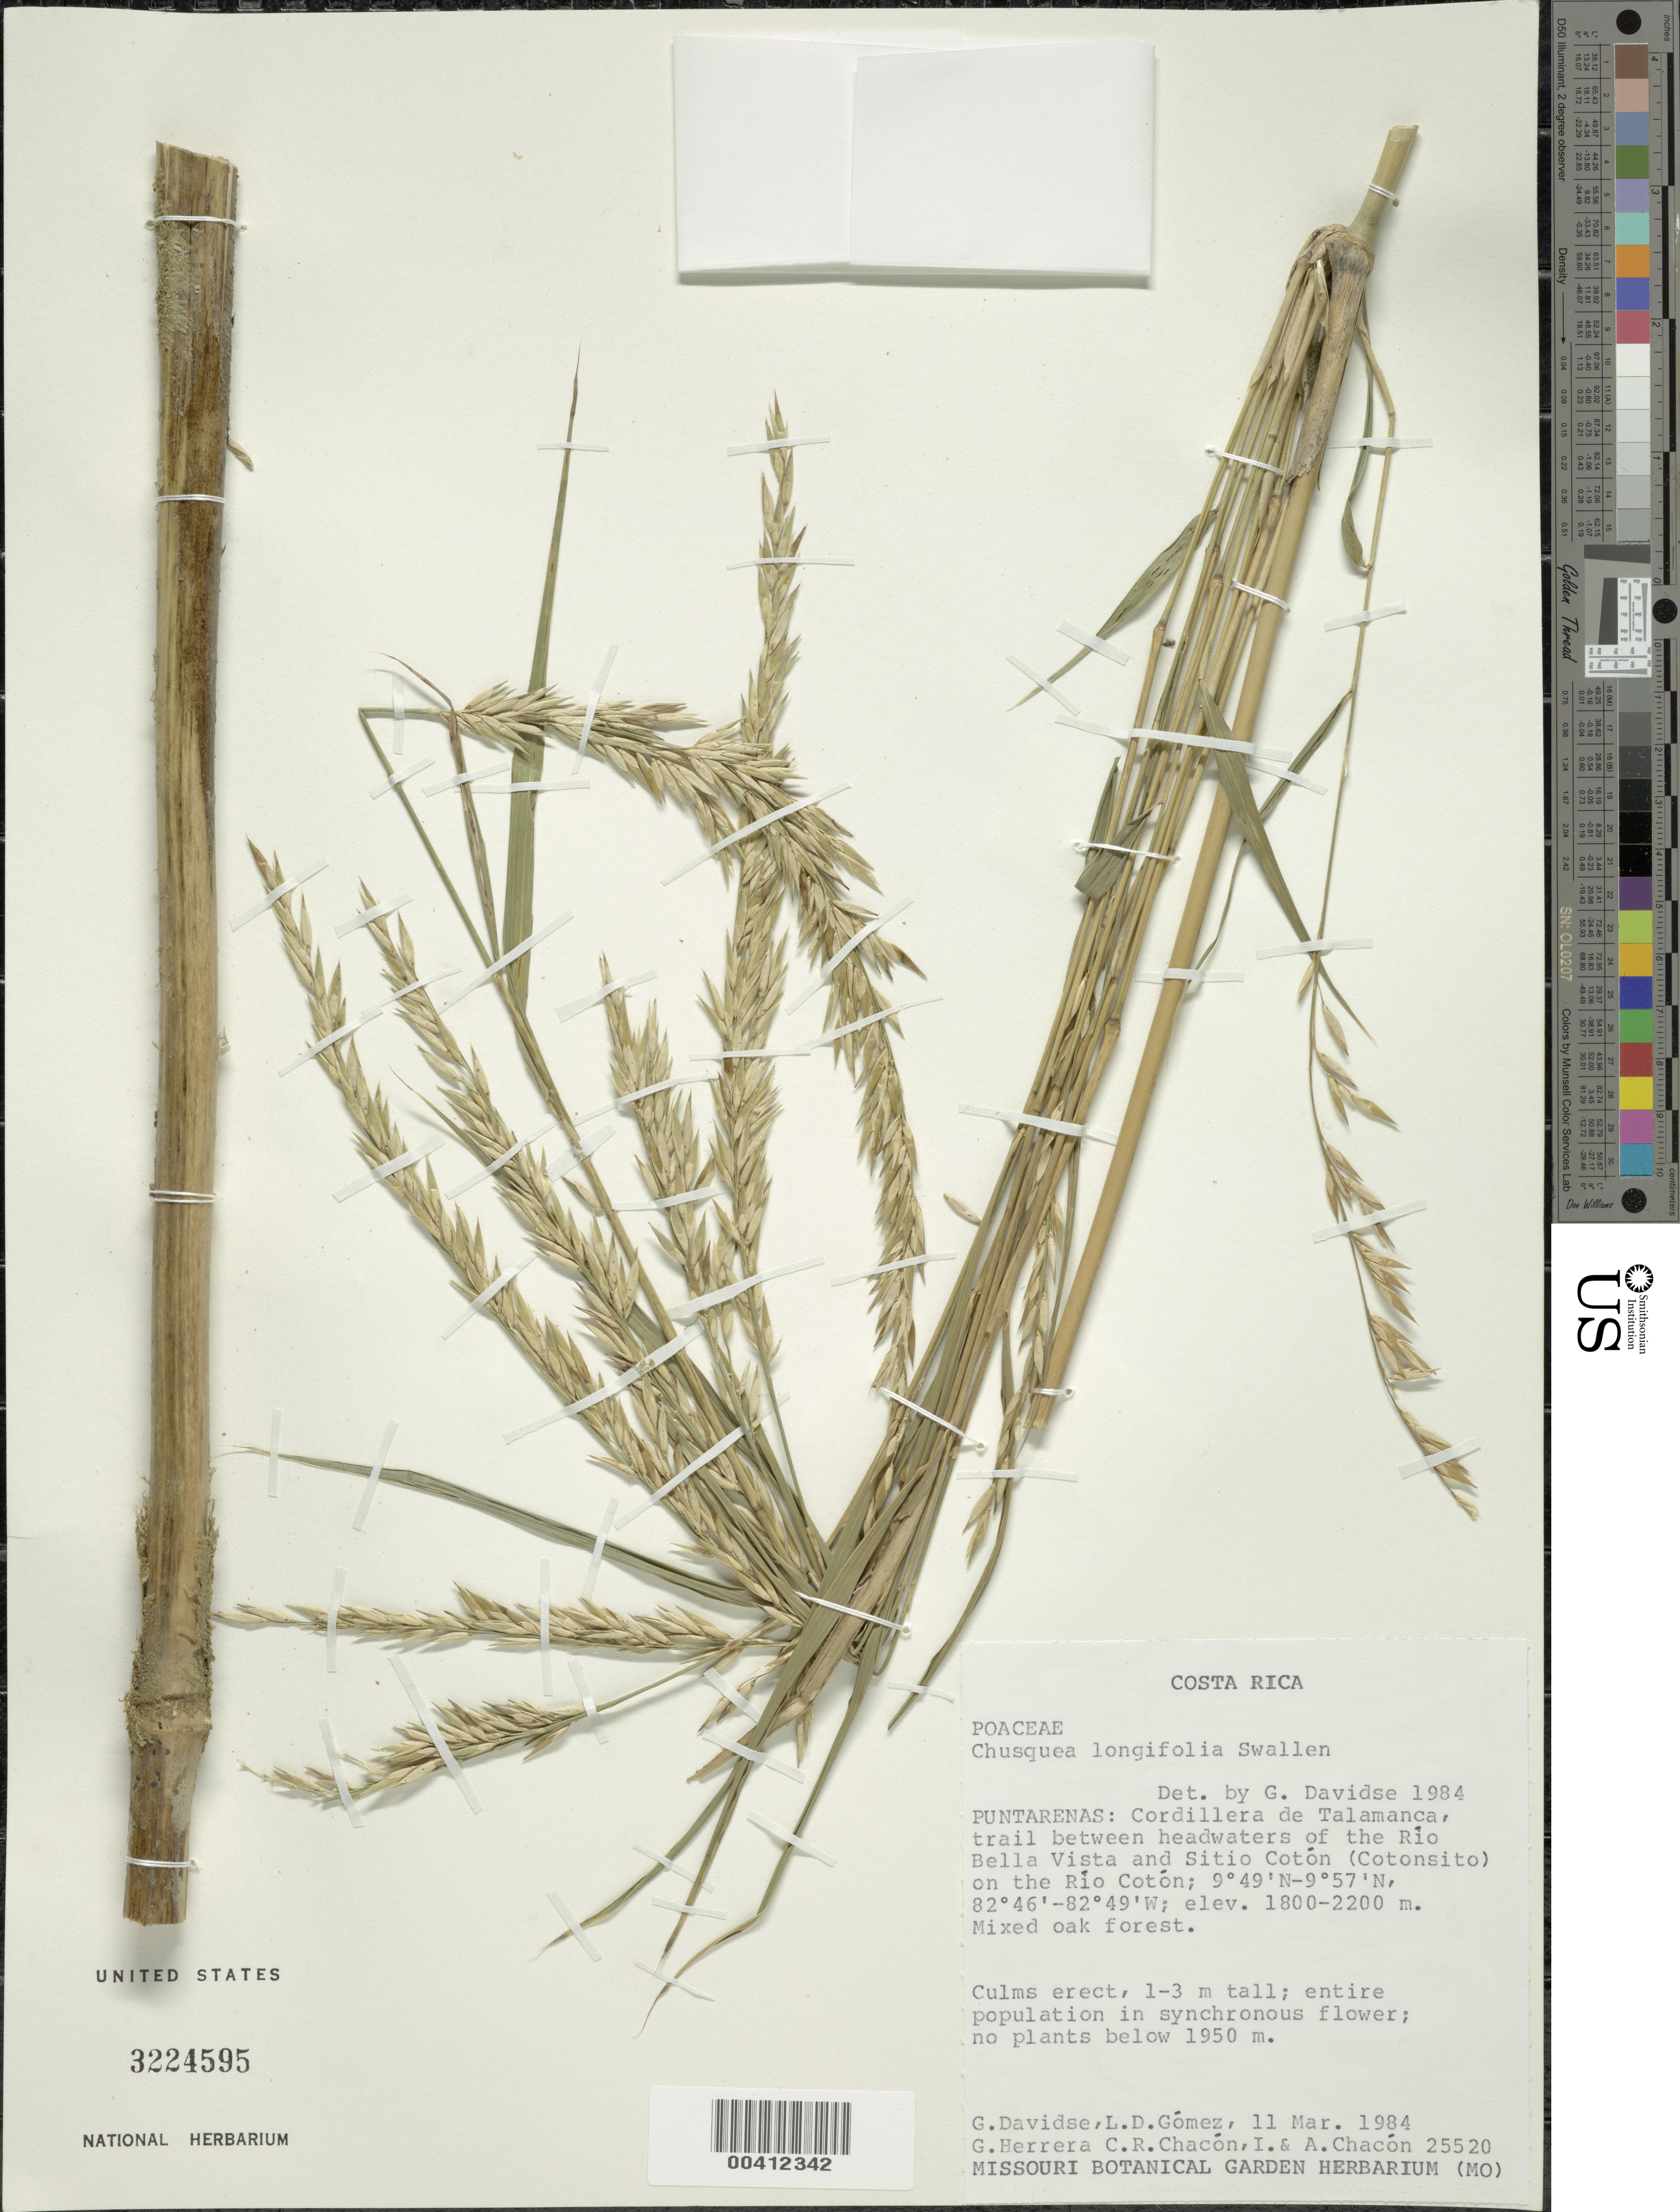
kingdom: Plantae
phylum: Tracheophyta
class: Liliopsida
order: Poales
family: Poaceae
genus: Chusquea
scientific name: Chusquea longifolia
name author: Swallen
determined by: Davidse, Gerrit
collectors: G. Davidse, L. D. Gómez, G. Herrera Ch., C. Chacon, I. Chacon & A. Chacon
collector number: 25520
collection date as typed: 11 Mar 1984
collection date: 1984-03-11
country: Costa Rica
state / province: Puntarenas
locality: Cordilera de talamanca, trail between the headwaters of the rio bella vista and sitio coton (cotonsito) on the rio coton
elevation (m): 1800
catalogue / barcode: US 3224595